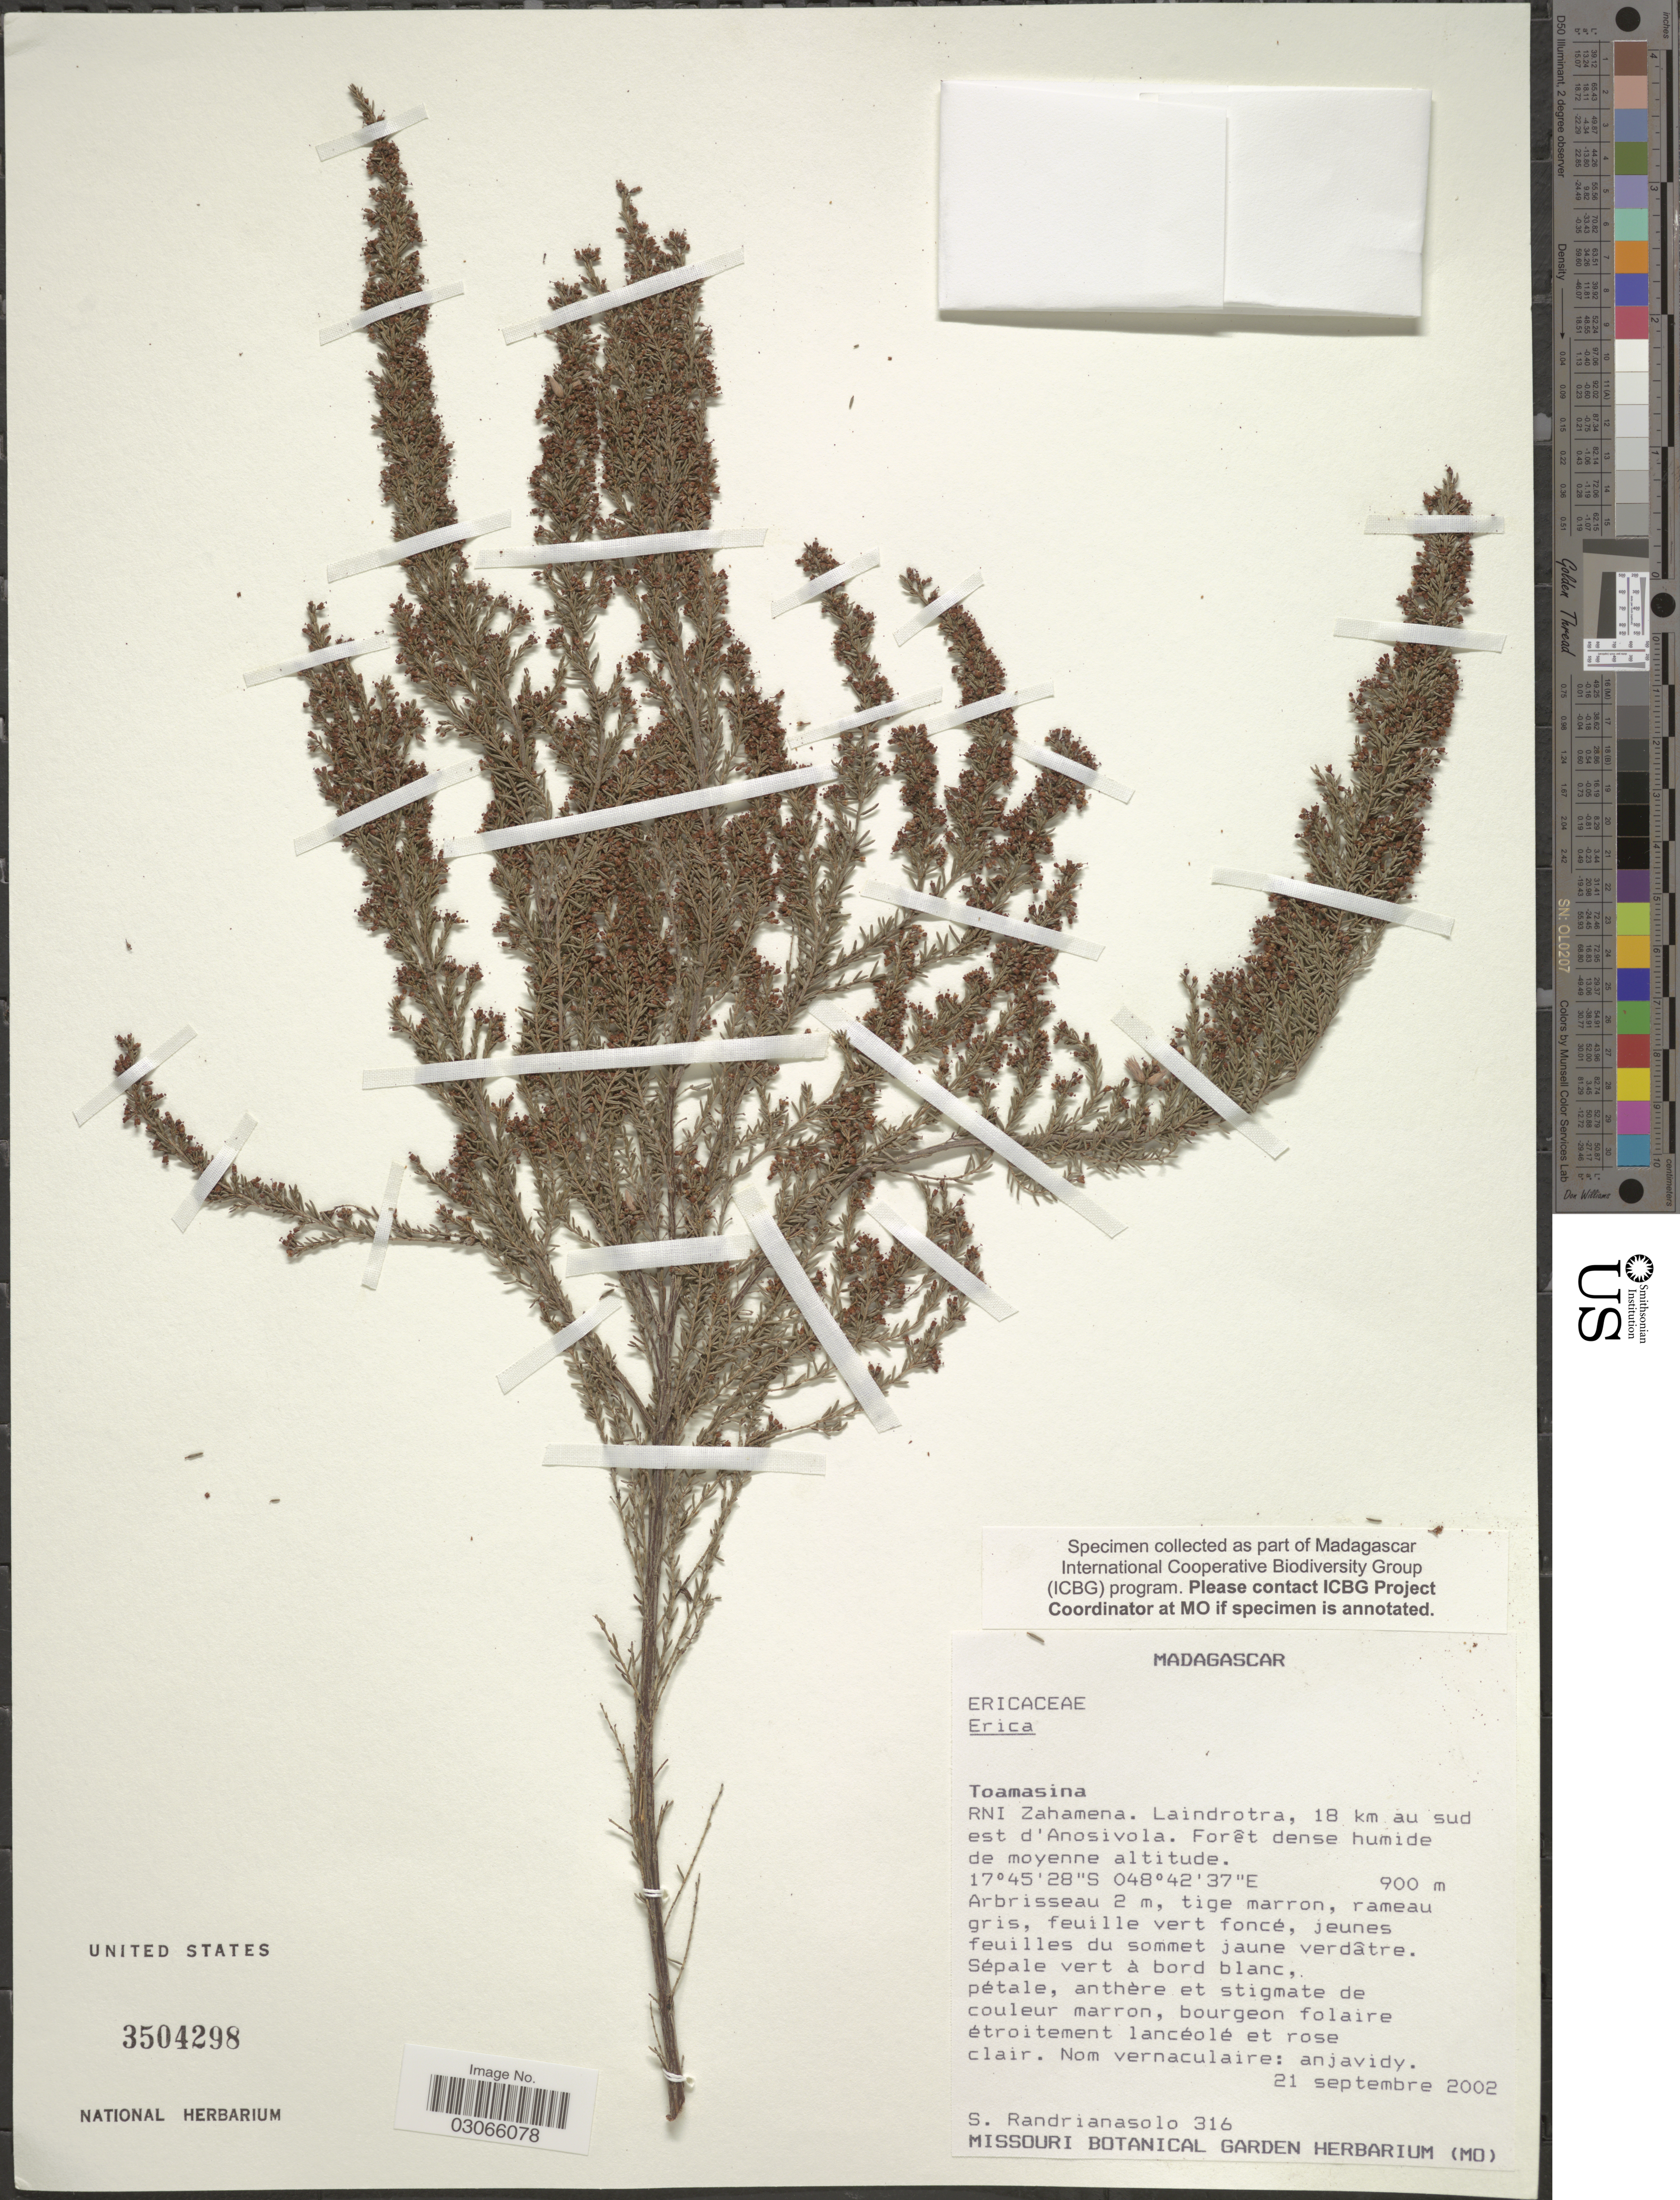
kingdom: Plantae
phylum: Tracheophyta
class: Magnoliopsida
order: Ericales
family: Ericaceae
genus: Erica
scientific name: Erica sp.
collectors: S. Randrianasolo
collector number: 316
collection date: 2002-09-21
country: Madagascar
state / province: Alaotra Mangoro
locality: RNI Zahamena. Laindrotra, 18 km au sud est d'Anosivola.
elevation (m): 900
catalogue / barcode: US 3504298